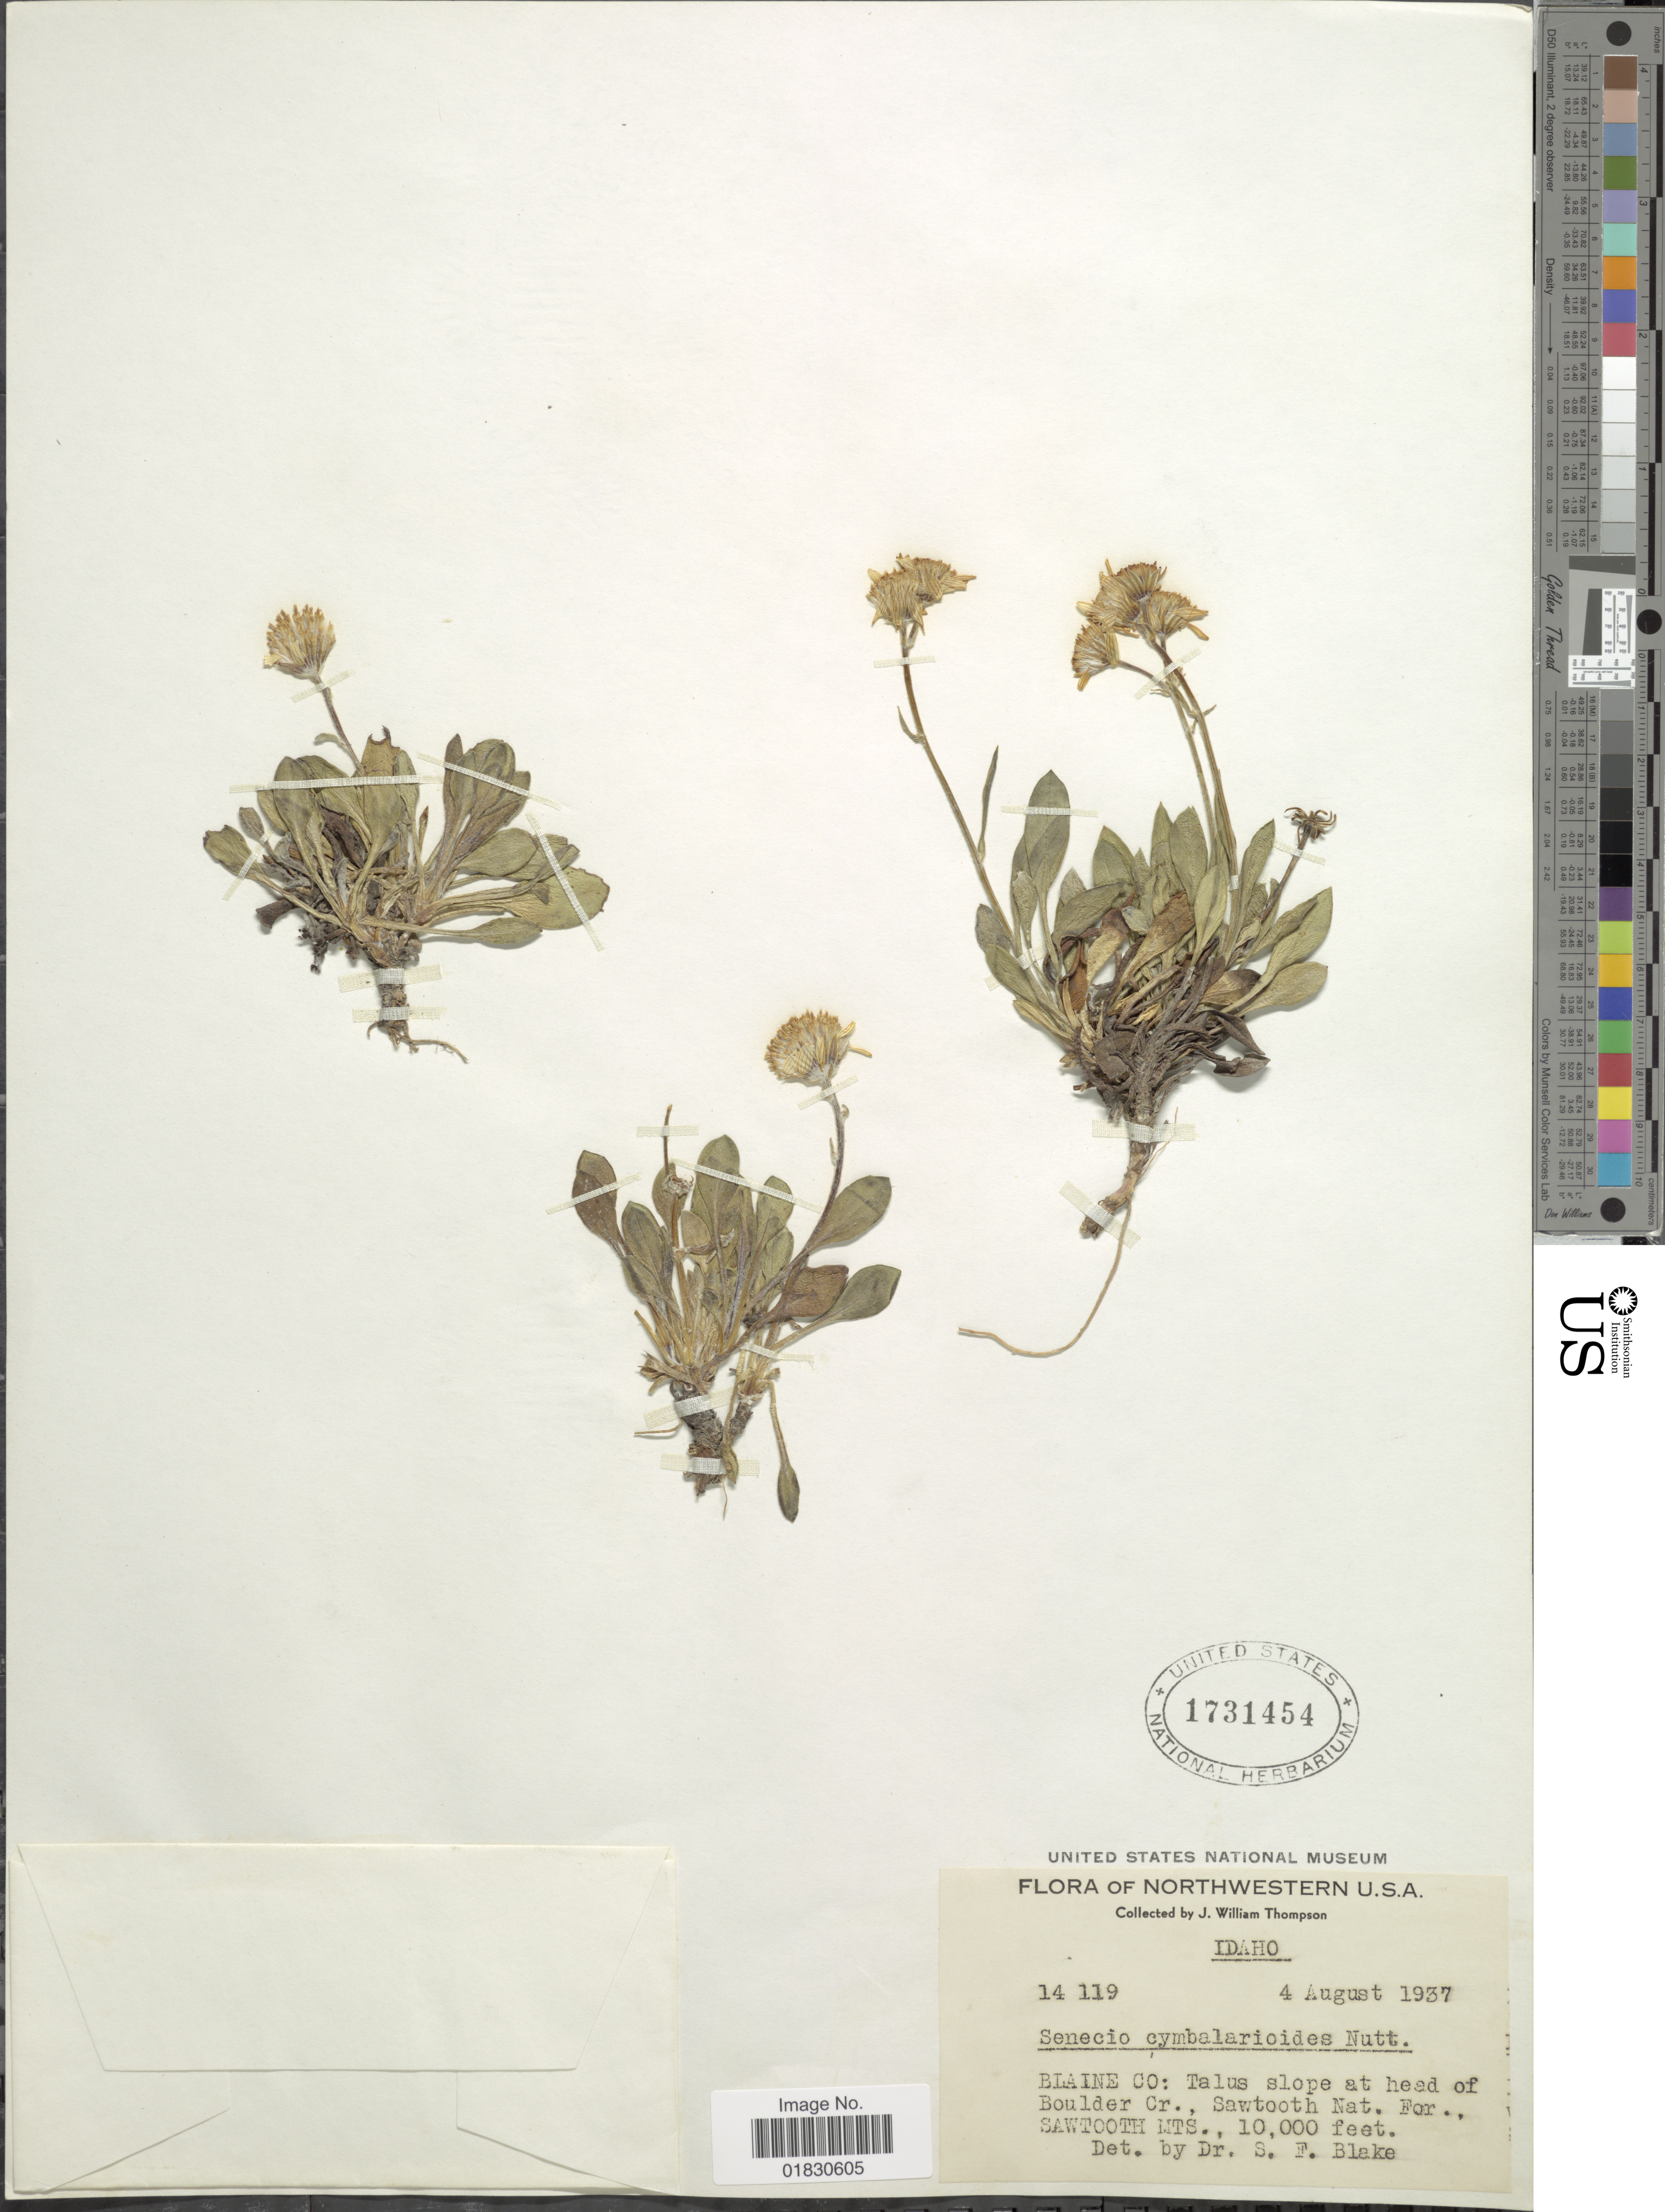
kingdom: Plantae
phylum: Tracheophyta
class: Magnoliopsida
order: Asterales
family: Asteraceae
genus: Packera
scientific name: Packera cymbalarioides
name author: (H. Buek) W.A. Weber & Á. Löve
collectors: J. W. Thompson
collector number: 14119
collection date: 1937-08-04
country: United States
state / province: Idaho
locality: Northwestern U. S. A, Blaine Co: Talu slope at head of Boulder Cr., Sawtooth Nat. For., Sawtooth Mts.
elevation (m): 3048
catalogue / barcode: US 1731454